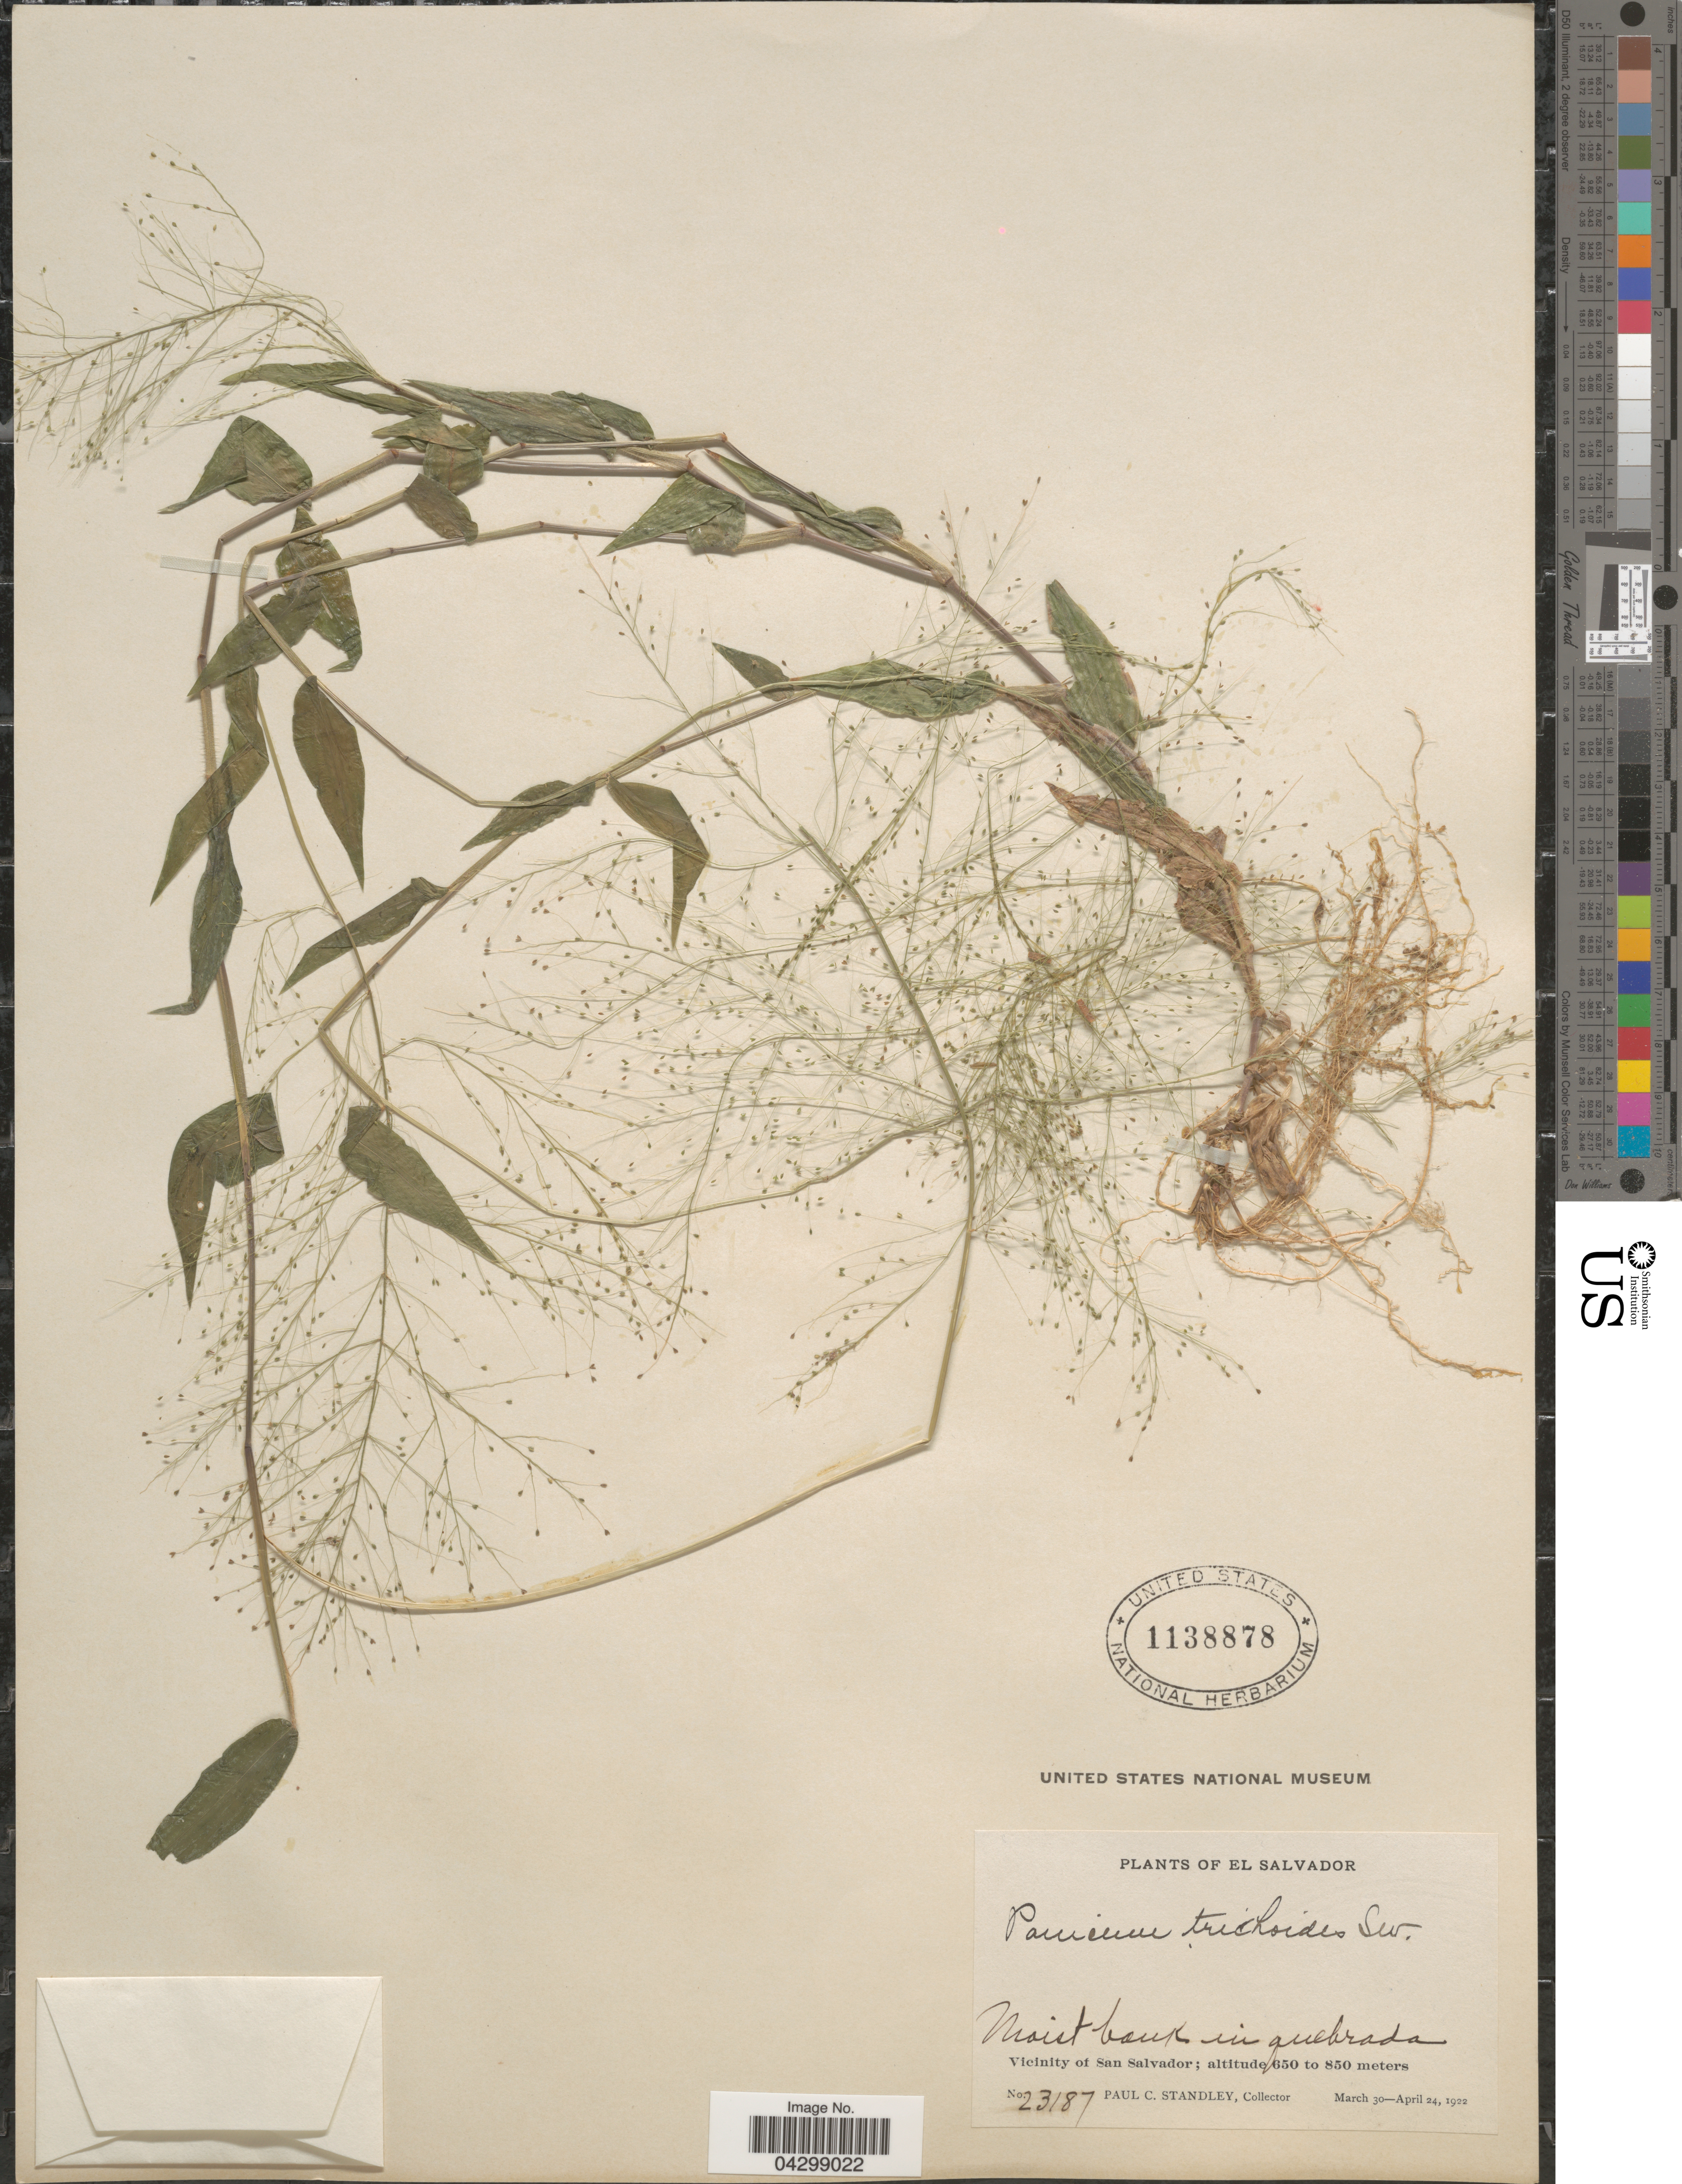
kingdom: Plantae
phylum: Tracheophyta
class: Liliopsida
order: Poales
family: Poaceae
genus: Panicum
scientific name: Panicum trichoides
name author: Sw.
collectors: P. C. Standley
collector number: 23187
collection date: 1922-03-30/1922-04-24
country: Bahamas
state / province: San Salvador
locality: Vicinity of San Salvador.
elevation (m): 650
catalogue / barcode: US 1138878